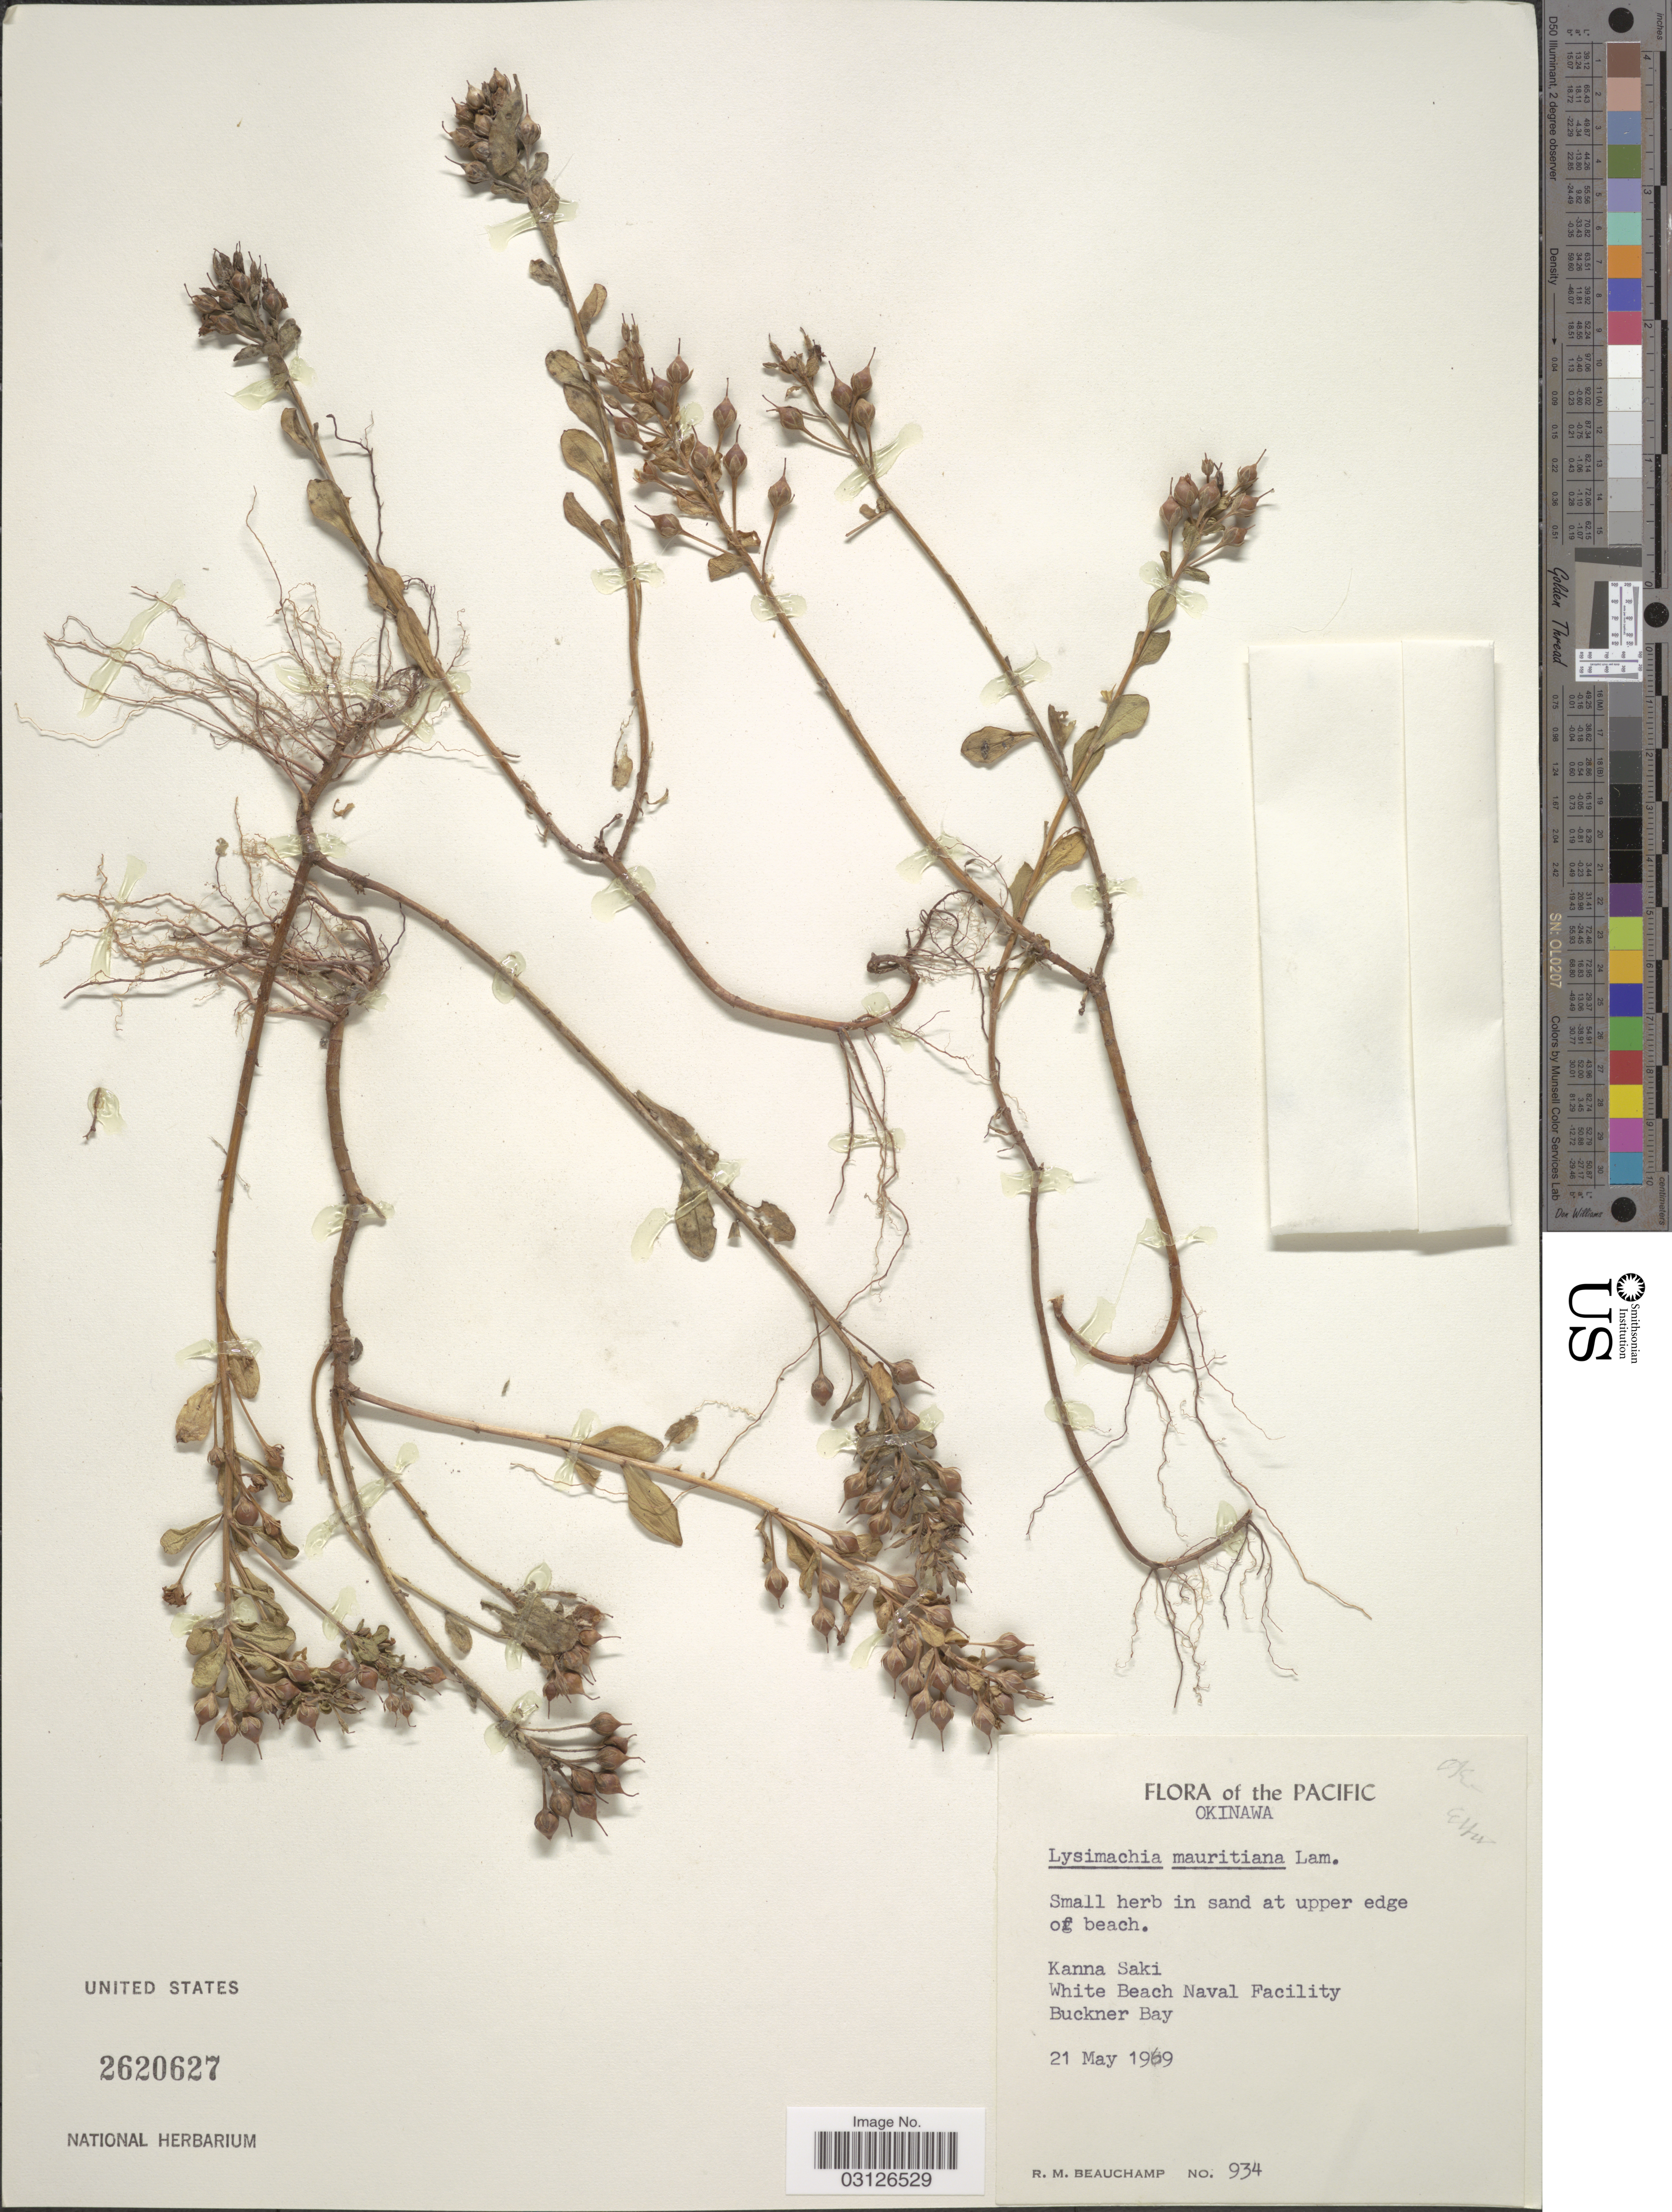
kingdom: Plantae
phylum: Tracheophyta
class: Magnoliopsida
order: Ericales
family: Primulaceae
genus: Lysimachia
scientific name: Lysimachia mauritiana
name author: Lam.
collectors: R. Beauchamp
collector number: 934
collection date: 1969-05-21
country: Japan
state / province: Okinawa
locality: Pacific. Kanna Saki, White Beach Naval Facility. Buckner Bay.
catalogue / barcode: US 2620627